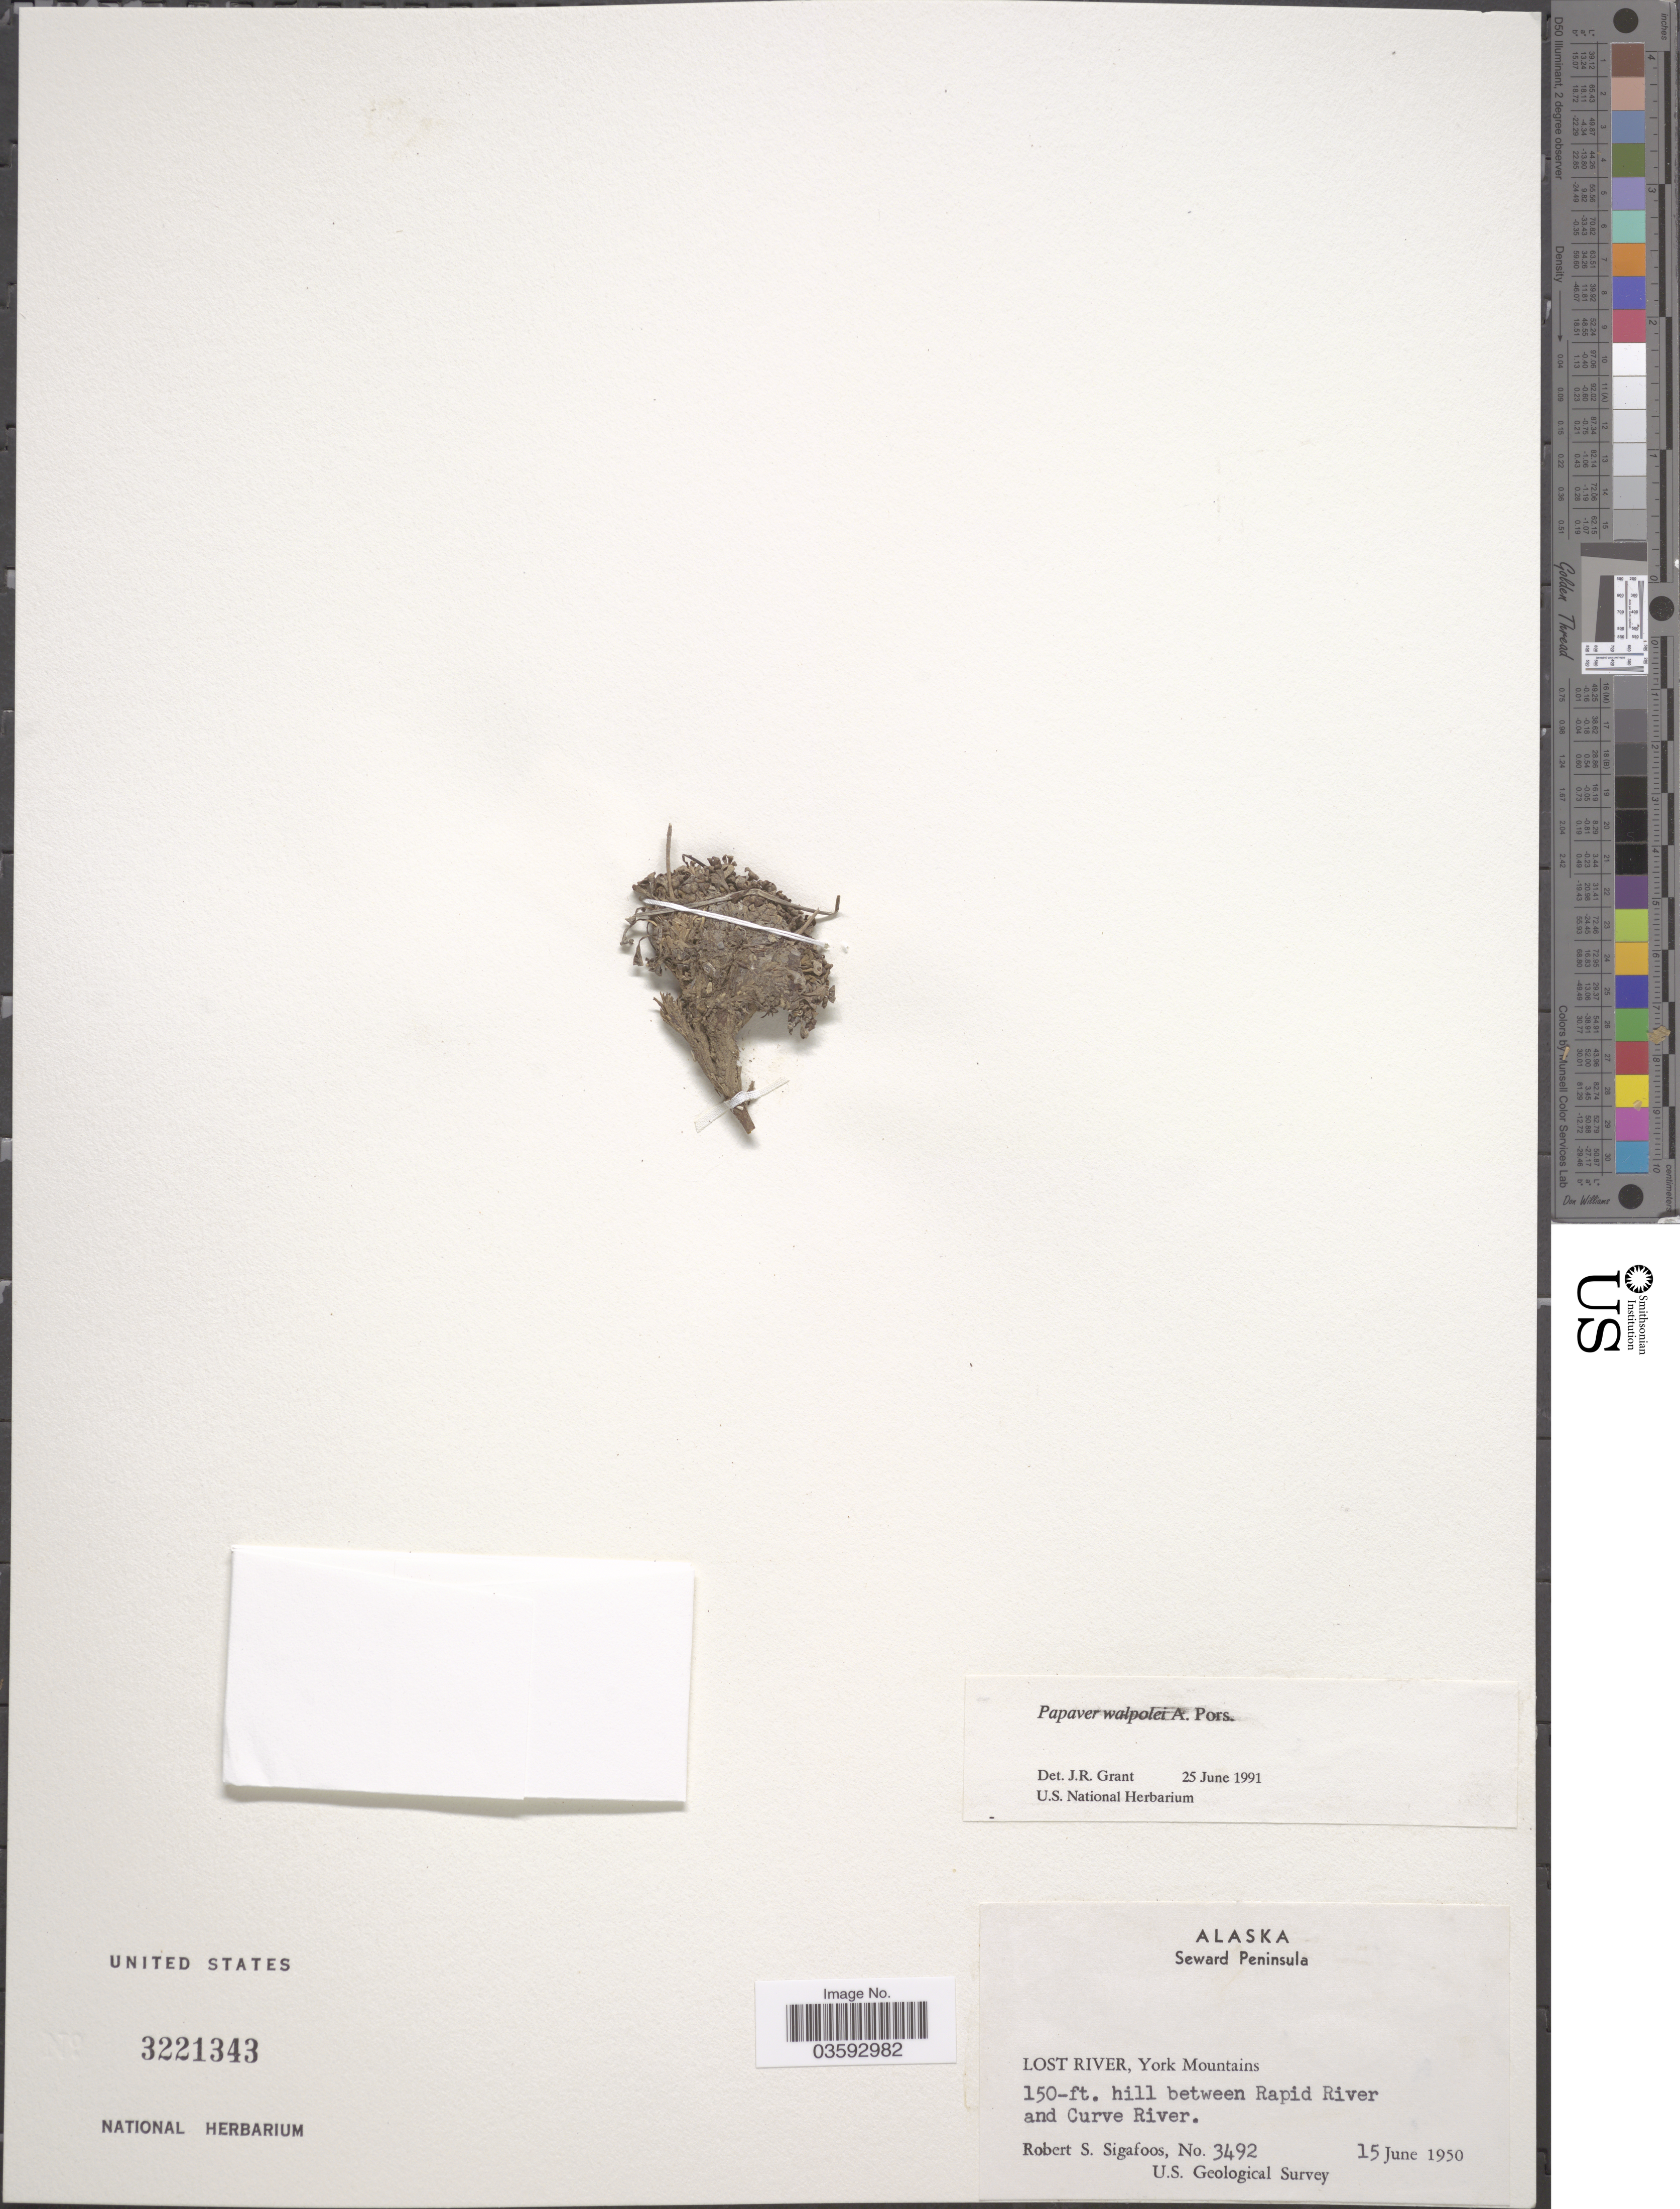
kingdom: Plantae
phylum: Tracheophyta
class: Magnoliopsida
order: Ranunculales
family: Papaveraceae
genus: Papaver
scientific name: Papaver walpolei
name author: A.E. Porsild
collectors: R. Sigafoos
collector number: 3492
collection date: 1950-06-15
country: United States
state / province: Alaska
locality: Seward Peninsula. Lost River, York Mountains. Hill between Rapid River and Curve River.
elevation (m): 46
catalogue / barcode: US 3221343